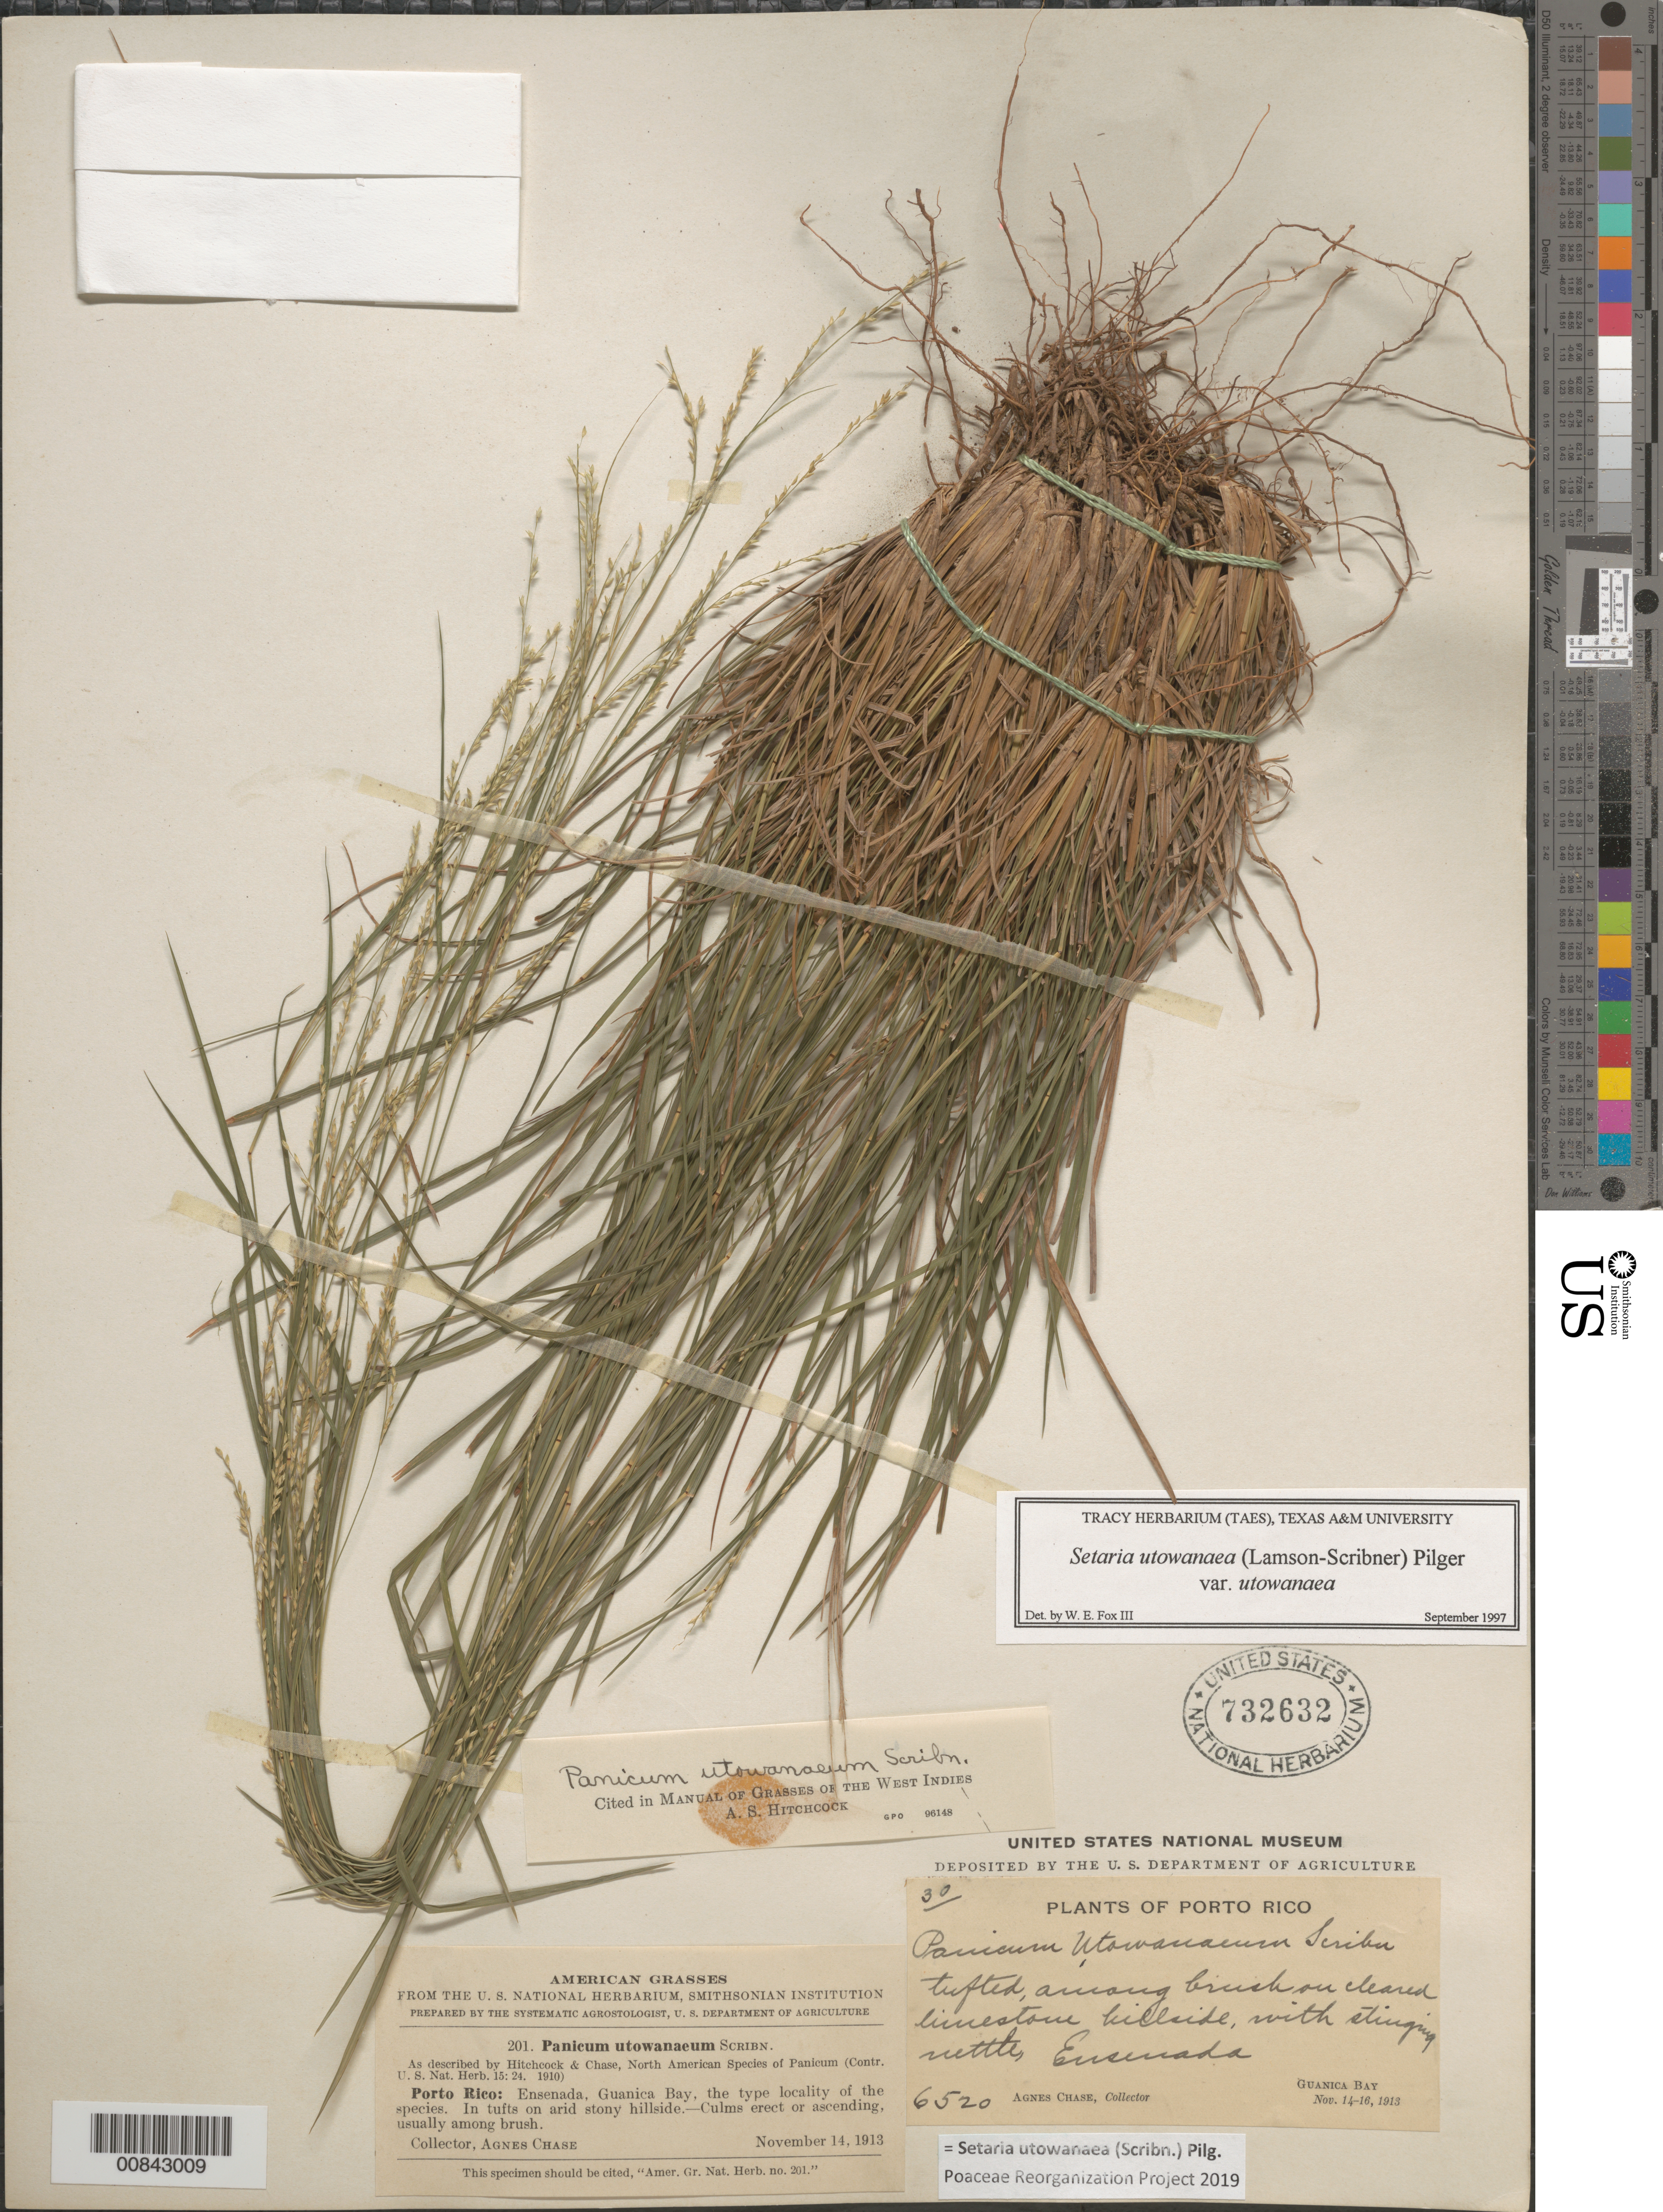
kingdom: Plantae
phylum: Tracheophyta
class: Liliopsida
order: Poales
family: Poaceae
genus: Setaria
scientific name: Setaria utowanaea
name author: (Scribn.) Pilg.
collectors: A. Chase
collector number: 6520/201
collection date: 1913-11-14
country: Puerto Rico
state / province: Guánica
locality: Porto Rico. Ensenada, Guanica Bay. Among brush on cleared limestone hillside.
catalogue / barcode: US 732632